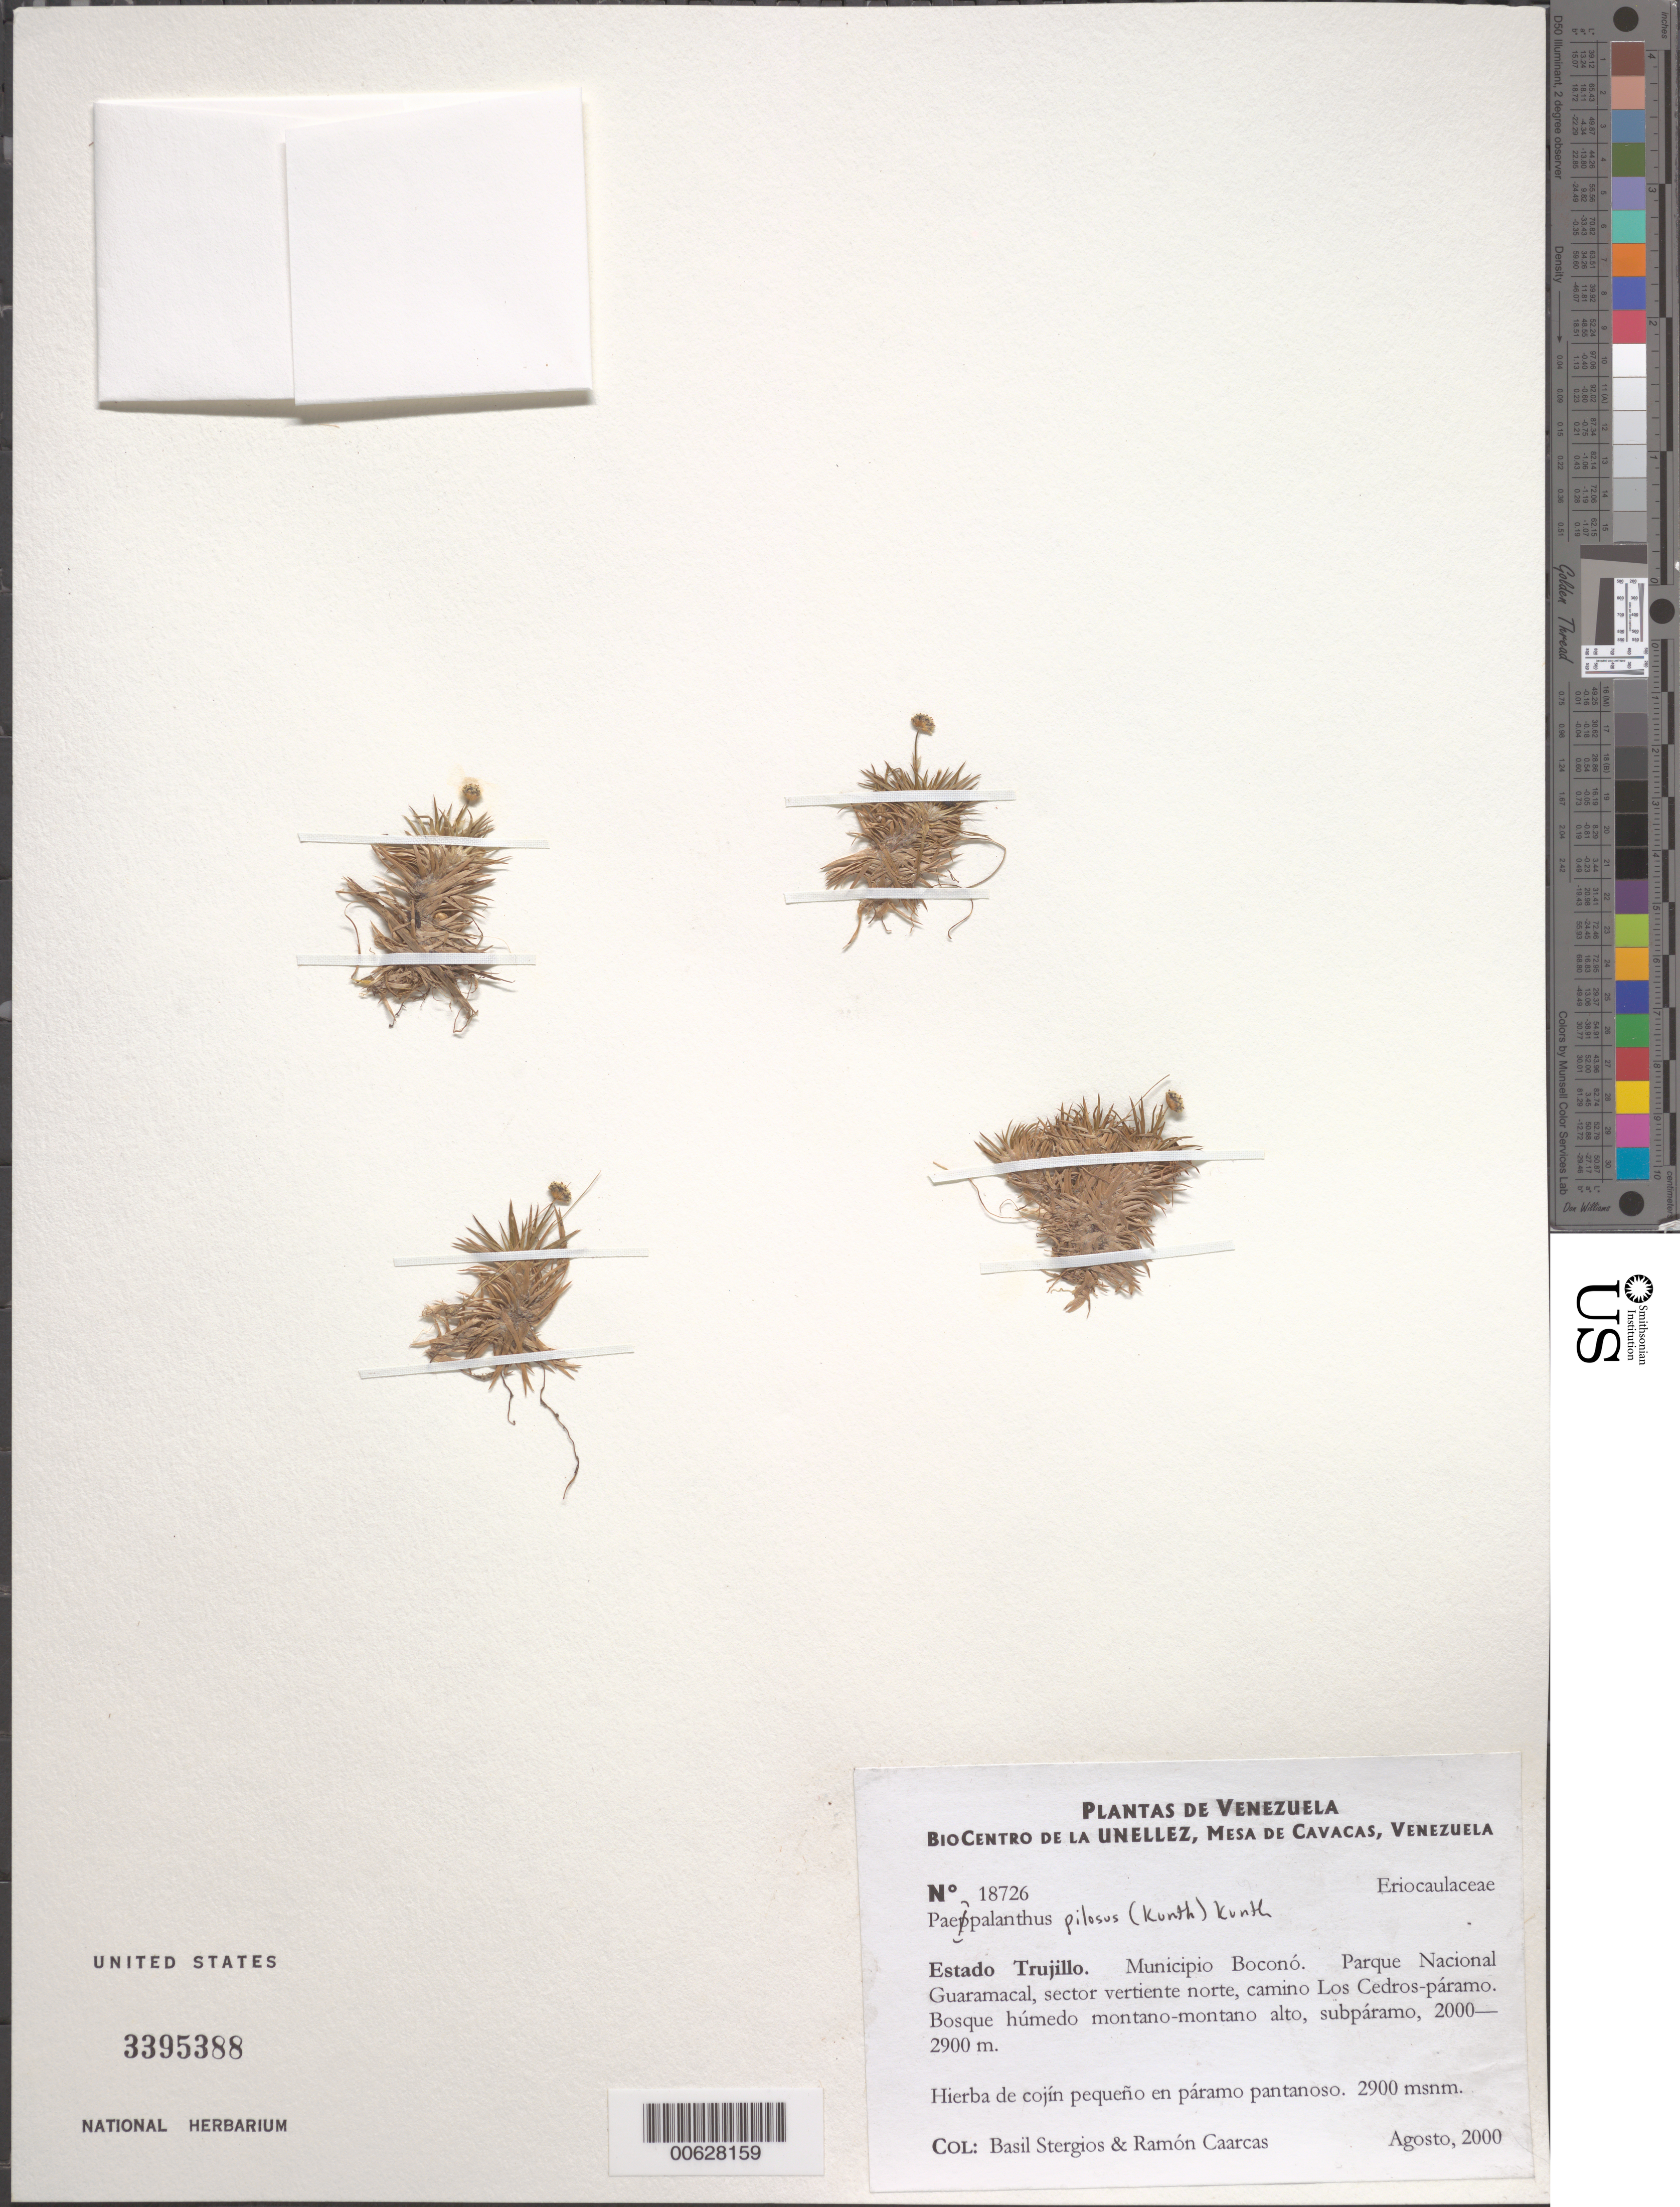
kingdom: Plantae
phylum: Tracheophyta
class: Liliopsida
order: Poales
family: Eriocaulaceae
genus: Paepalanthus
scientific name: Paepalanthus pilosus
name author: (Kunth) Kunth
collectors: B. G. Stergios & R. Caracas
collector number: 18726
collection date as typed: Aug 2000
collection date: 2000-08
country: Venezuela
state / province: Trujillo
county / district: Boconó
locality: Parque Nacional Guaramacal, vertiente N, camino Los Cedros-páramo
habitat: Bosque húmedo montano-montano alto, subpáramo.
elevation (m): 2900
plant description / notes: PORT, US, VEN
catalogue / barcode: US 3395388